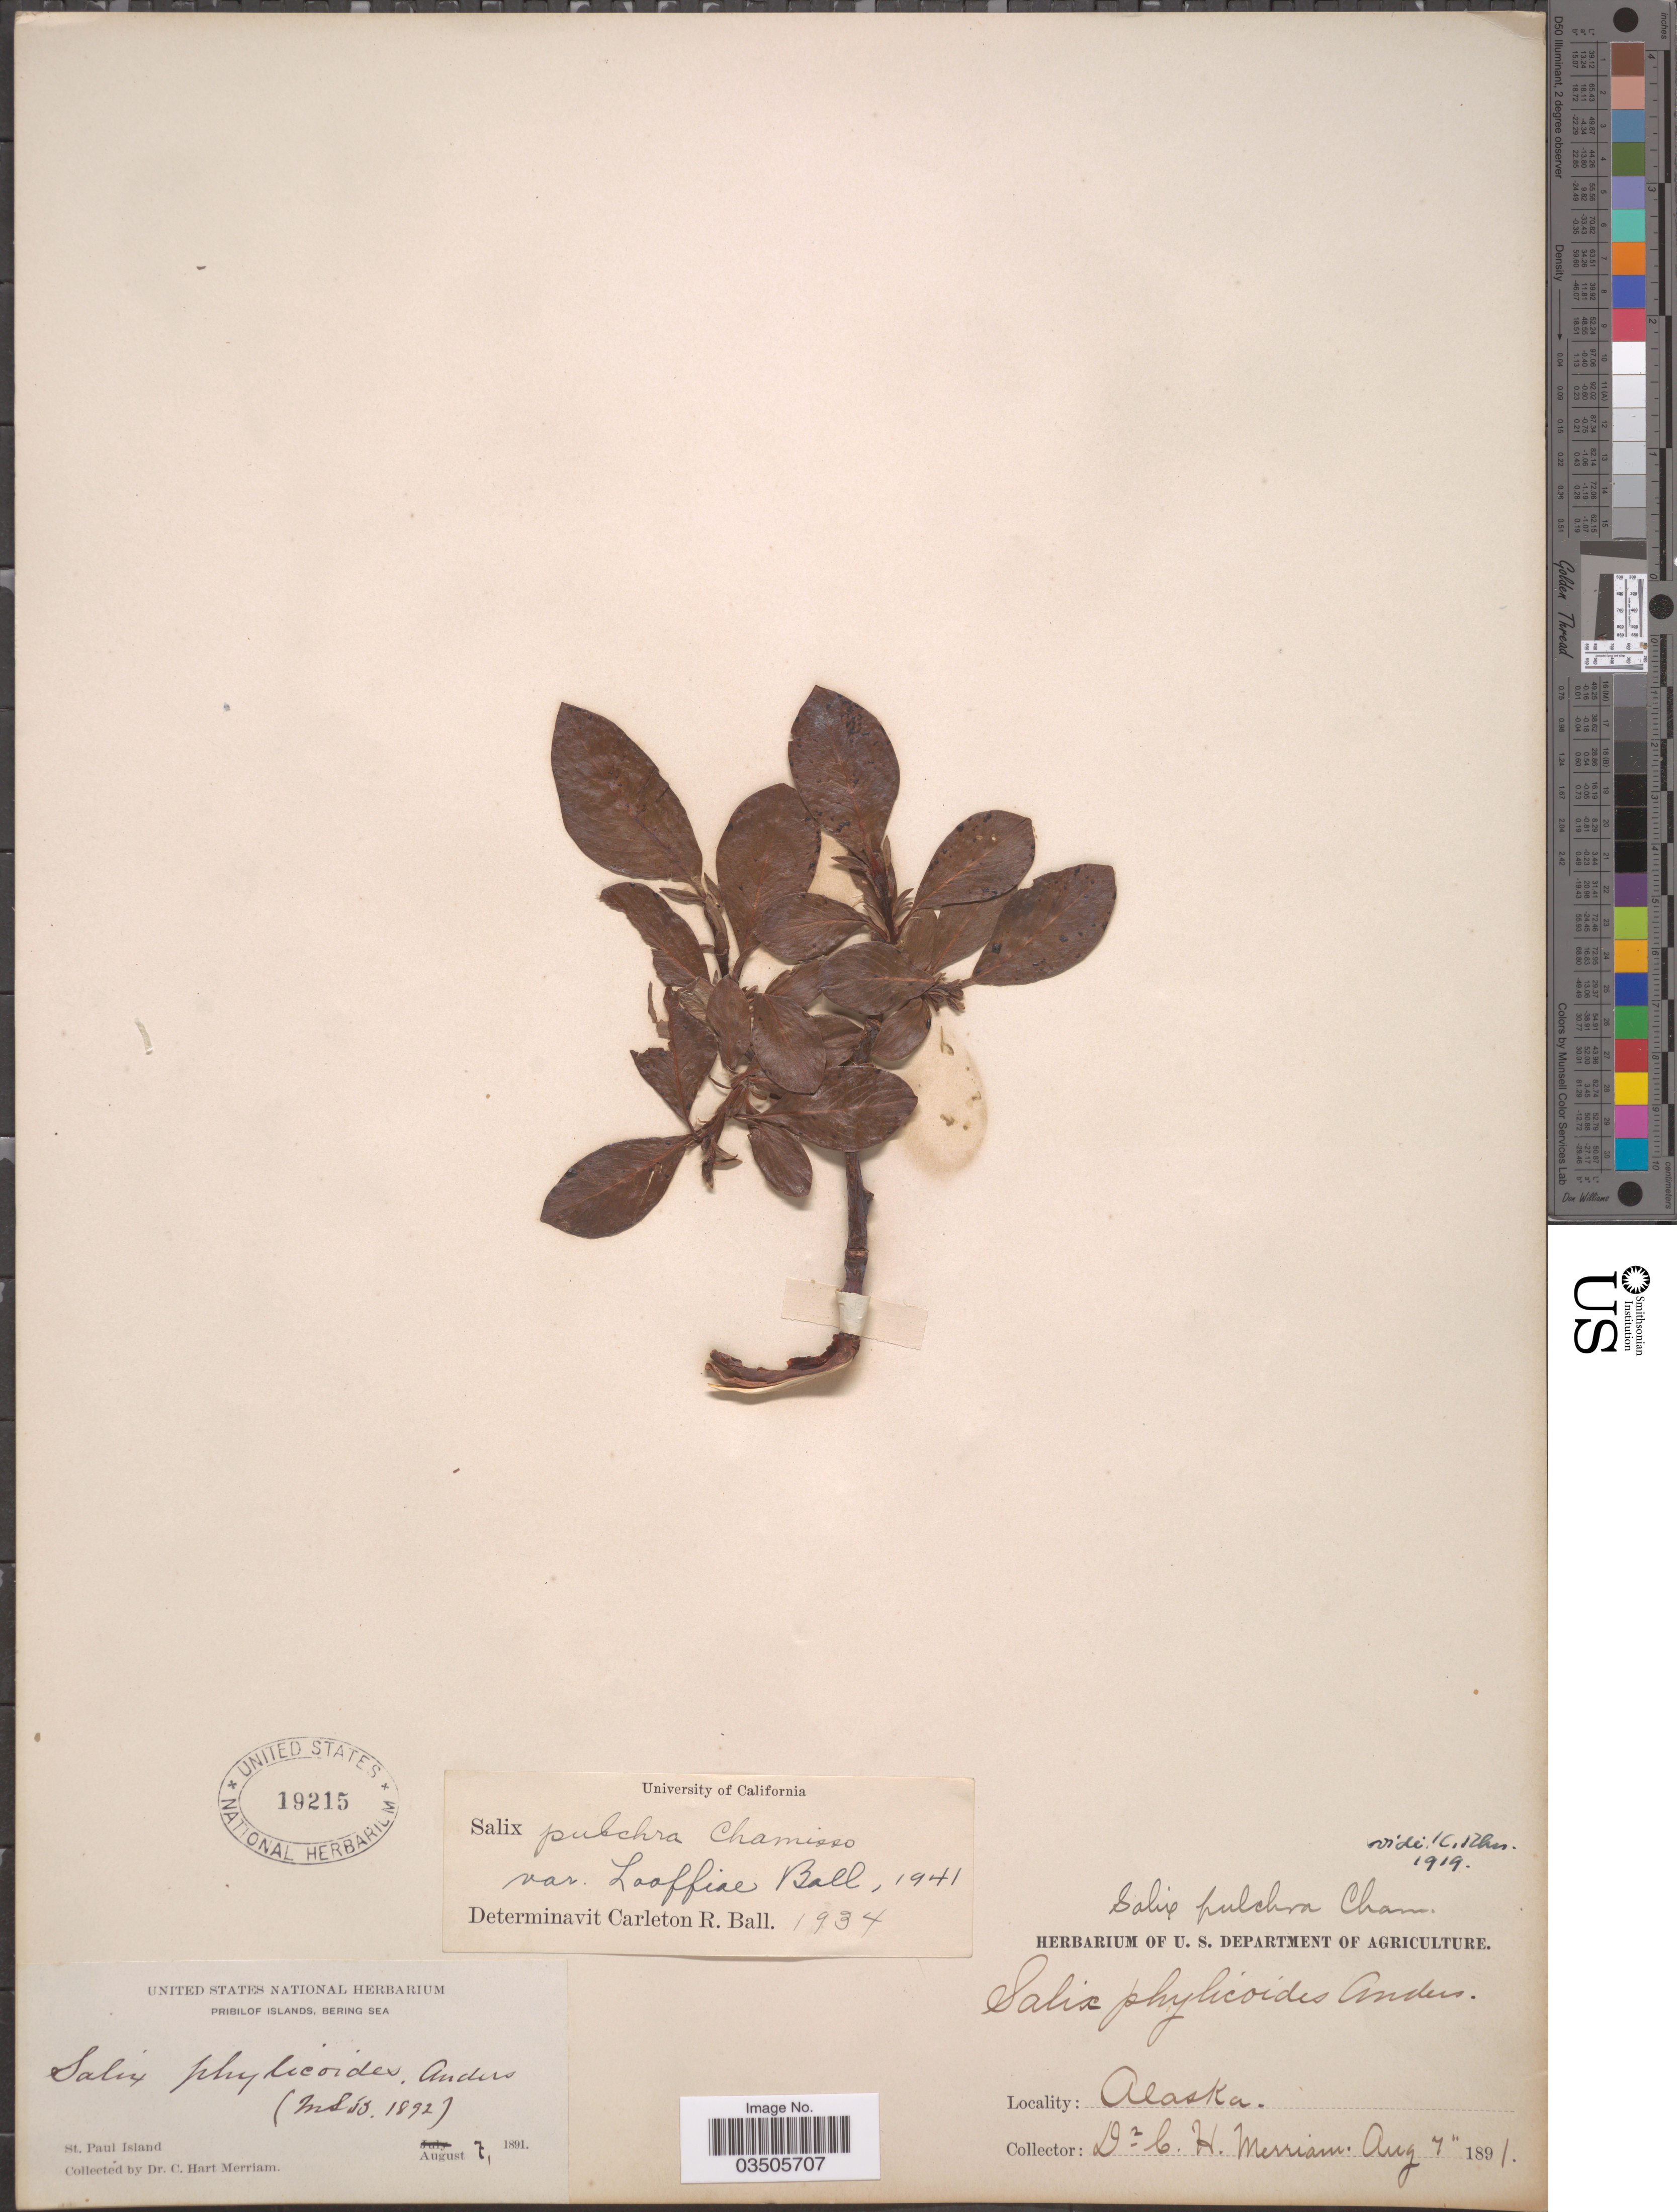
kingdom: Plantae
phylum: Tracheophyta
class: Magnoliopsida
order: Malpighiales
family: Salicaceae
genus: Salix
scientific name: Salix pulchra var. looffiae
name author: C.R. Ball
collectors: C. Merriam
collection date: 1891-08-07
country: United States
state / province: Alaska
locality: Pribilof Islands, Bering Sea. St. Paul Island.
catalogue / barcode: US 19215